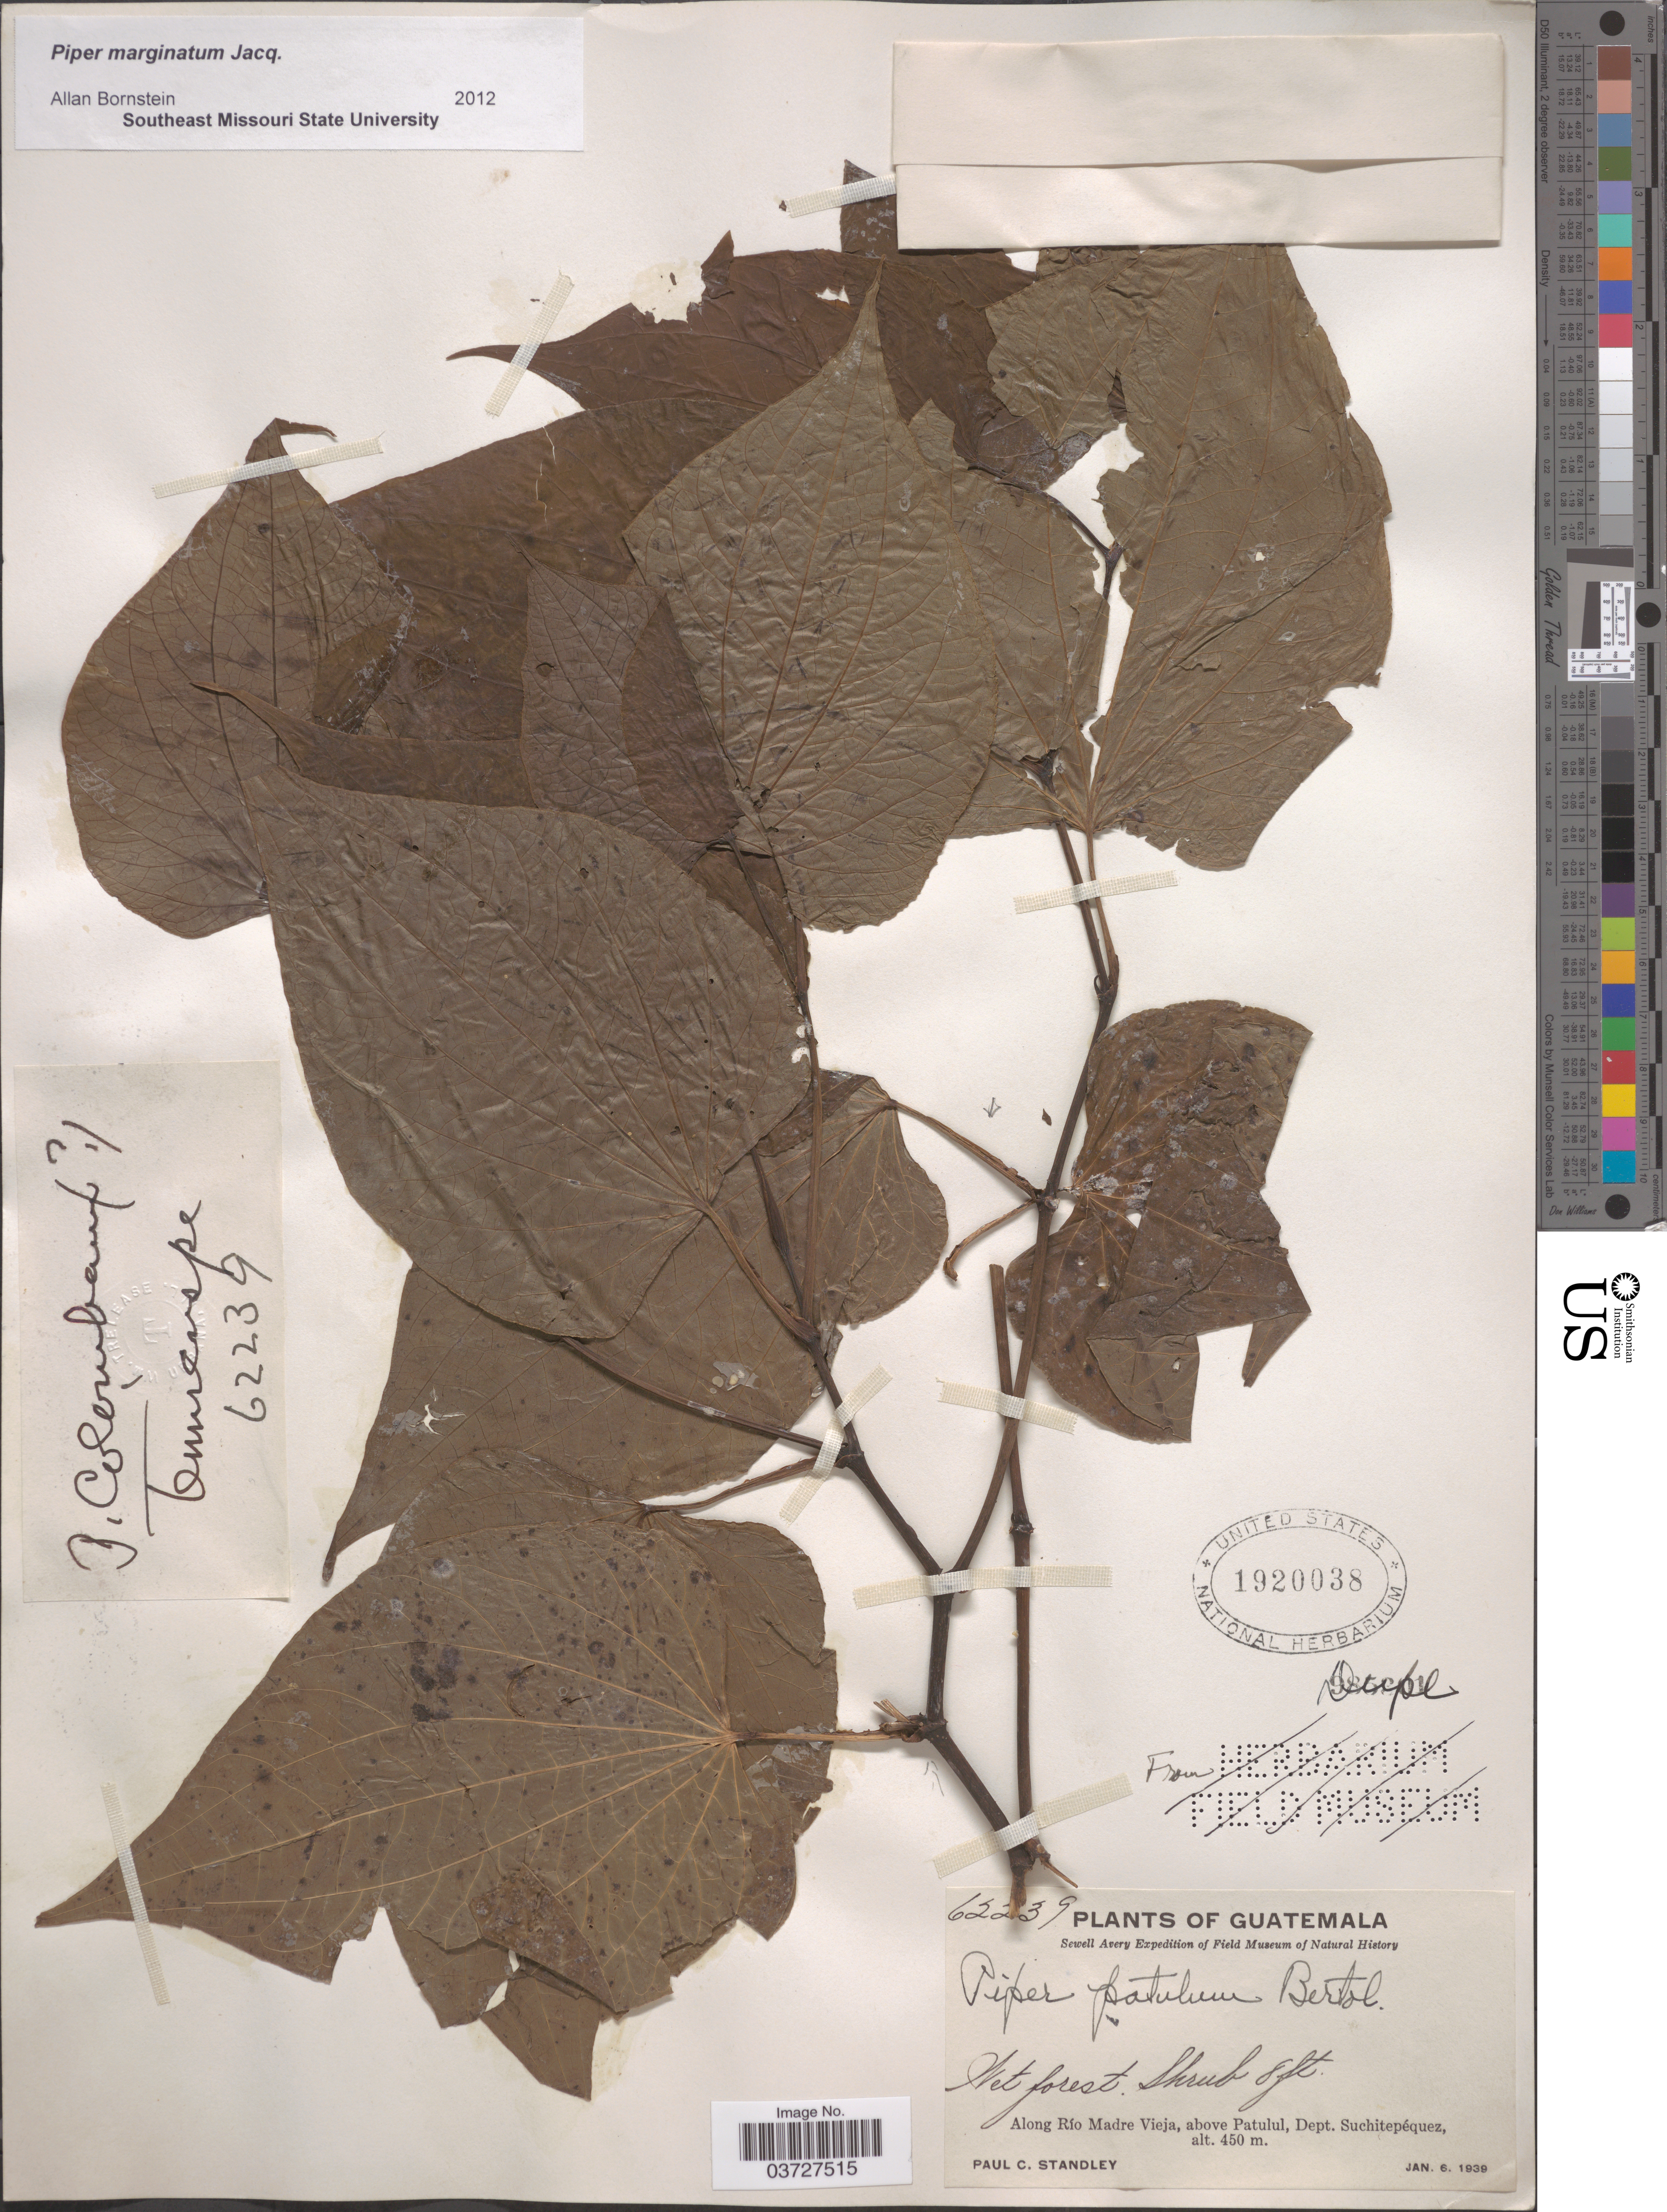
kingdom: Plantae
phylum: Tracheophyta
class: Magnoliopsida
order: Piperales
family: Piperaceae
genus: Piper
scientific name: Piper marginatum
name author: Jacq.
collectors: P. C. Standley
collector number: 62239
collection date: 1939-01-06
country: Guatemala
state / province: Suchitepequez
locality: Along Río Madre Vieja, above Patululu, Dept. Suchitepéquez.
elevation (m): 450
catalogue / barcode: US 1920038